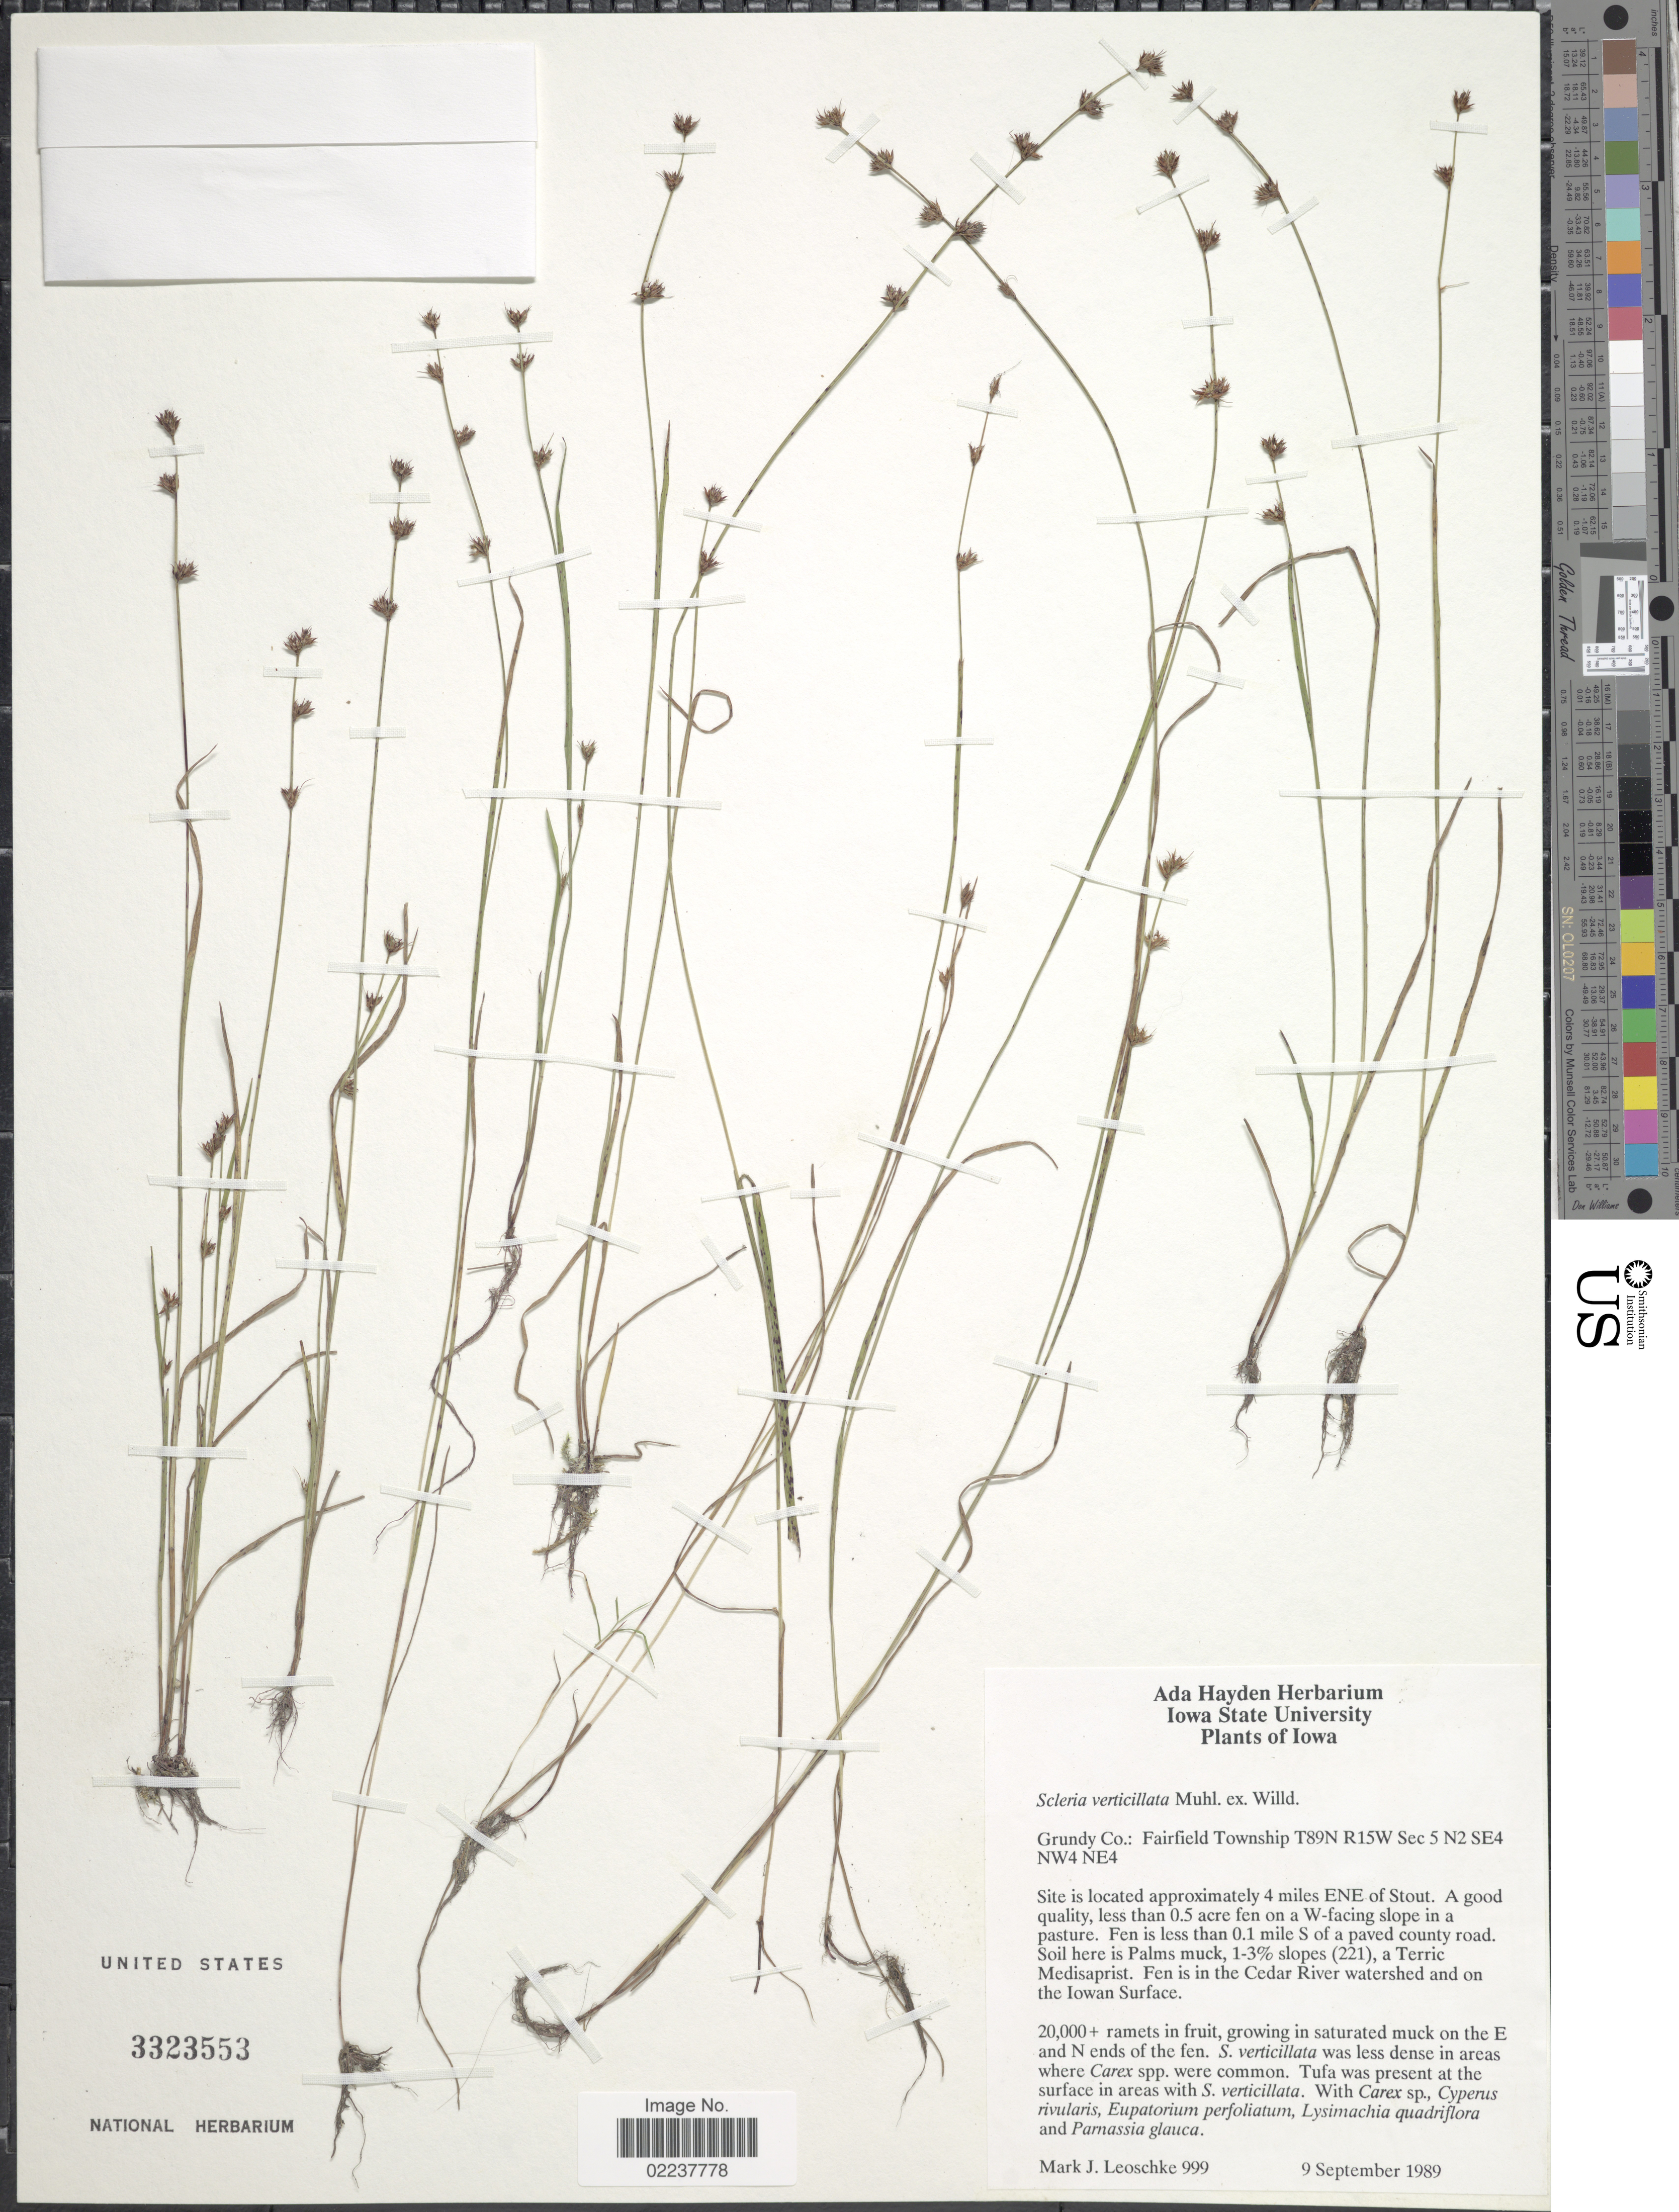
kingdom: Plantae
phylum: Tracheophyta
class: Liliopsida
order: Poales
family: Cyperaceae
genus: Scleria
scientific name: Scleria verticillata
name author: Muhl. ex Willd.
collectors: M. J. Leoschke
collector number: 999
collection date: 1989-09-09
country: United States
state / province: Iowa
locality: Grundy Co.: Fairfield Township T89N R15W Sec. 5 N2 SE4 NW4 NE4, Site is located approximately 4 miles ENE of Stout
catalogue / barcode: US 3323553